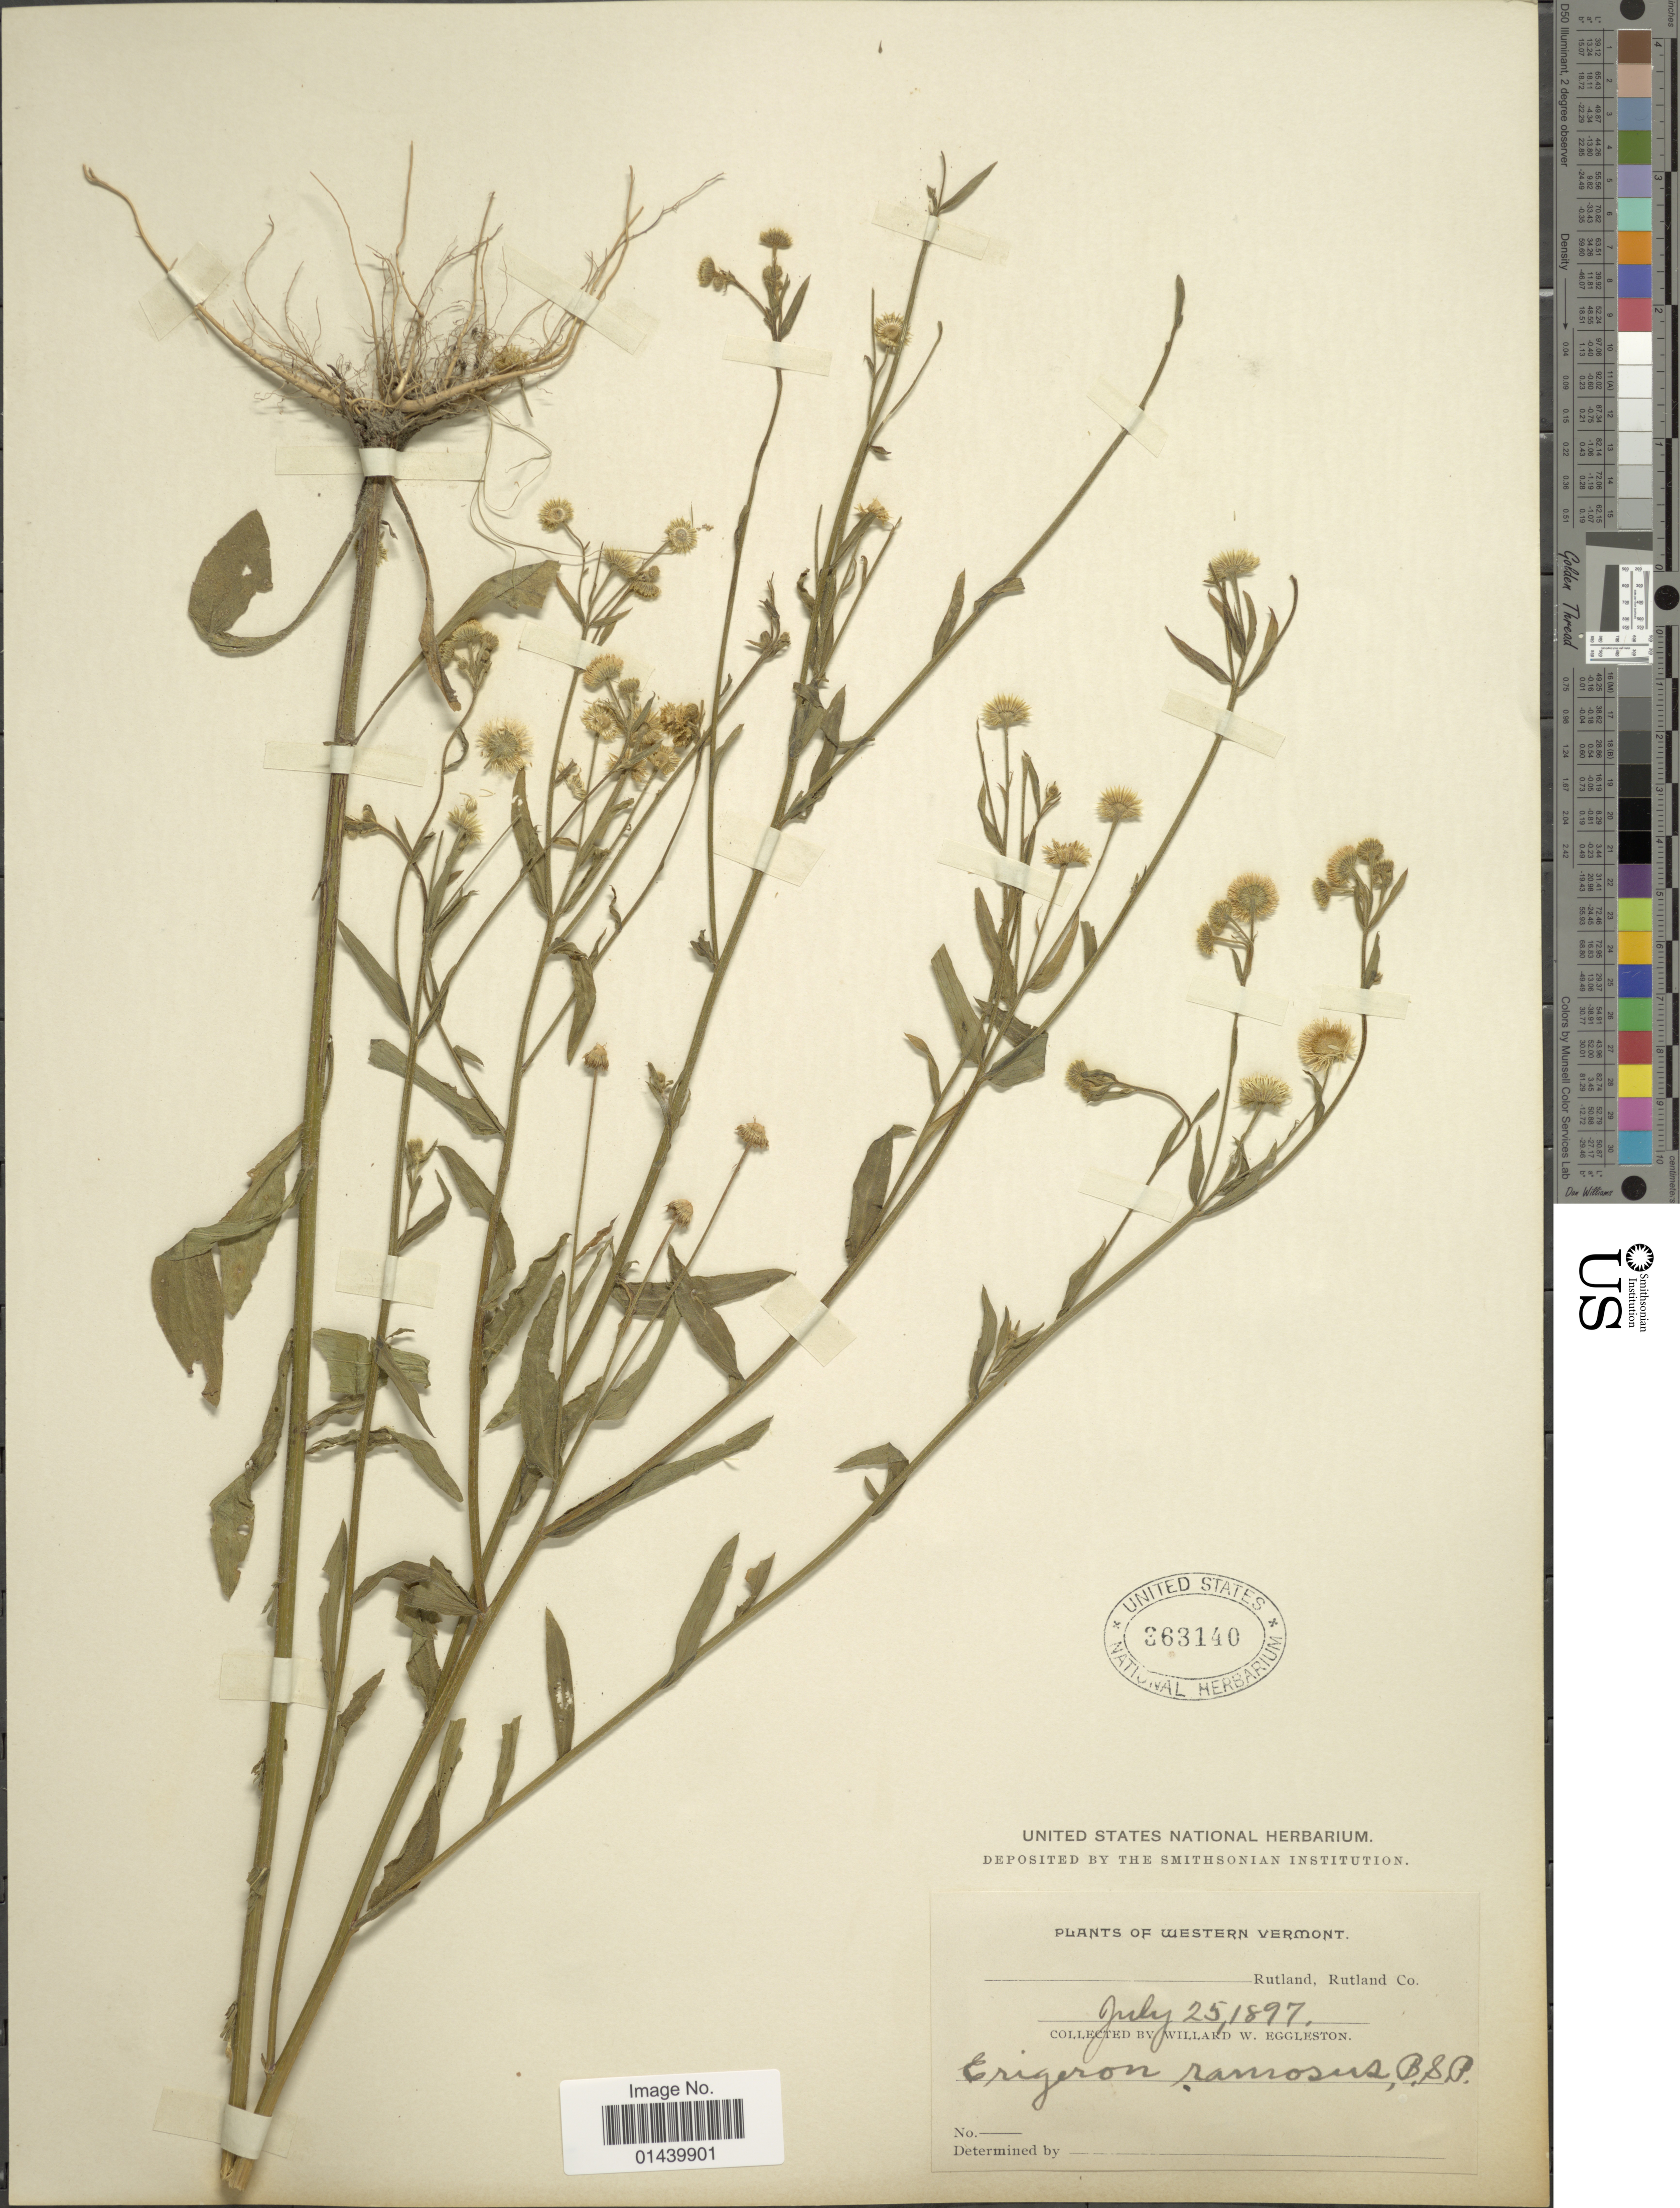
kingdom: Plantae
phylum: Tracheophyta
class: Magnoliopsida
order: Asterales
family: Asteraceae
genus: Erigeron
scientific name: Erigeron strigosus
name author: Muhl. ex Willd.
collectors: W. W. Eggleston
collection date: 1897-07-25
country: United States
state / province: Vermont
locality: Western Vermont. Rutland, Rutland Co.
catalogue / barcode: US 363140